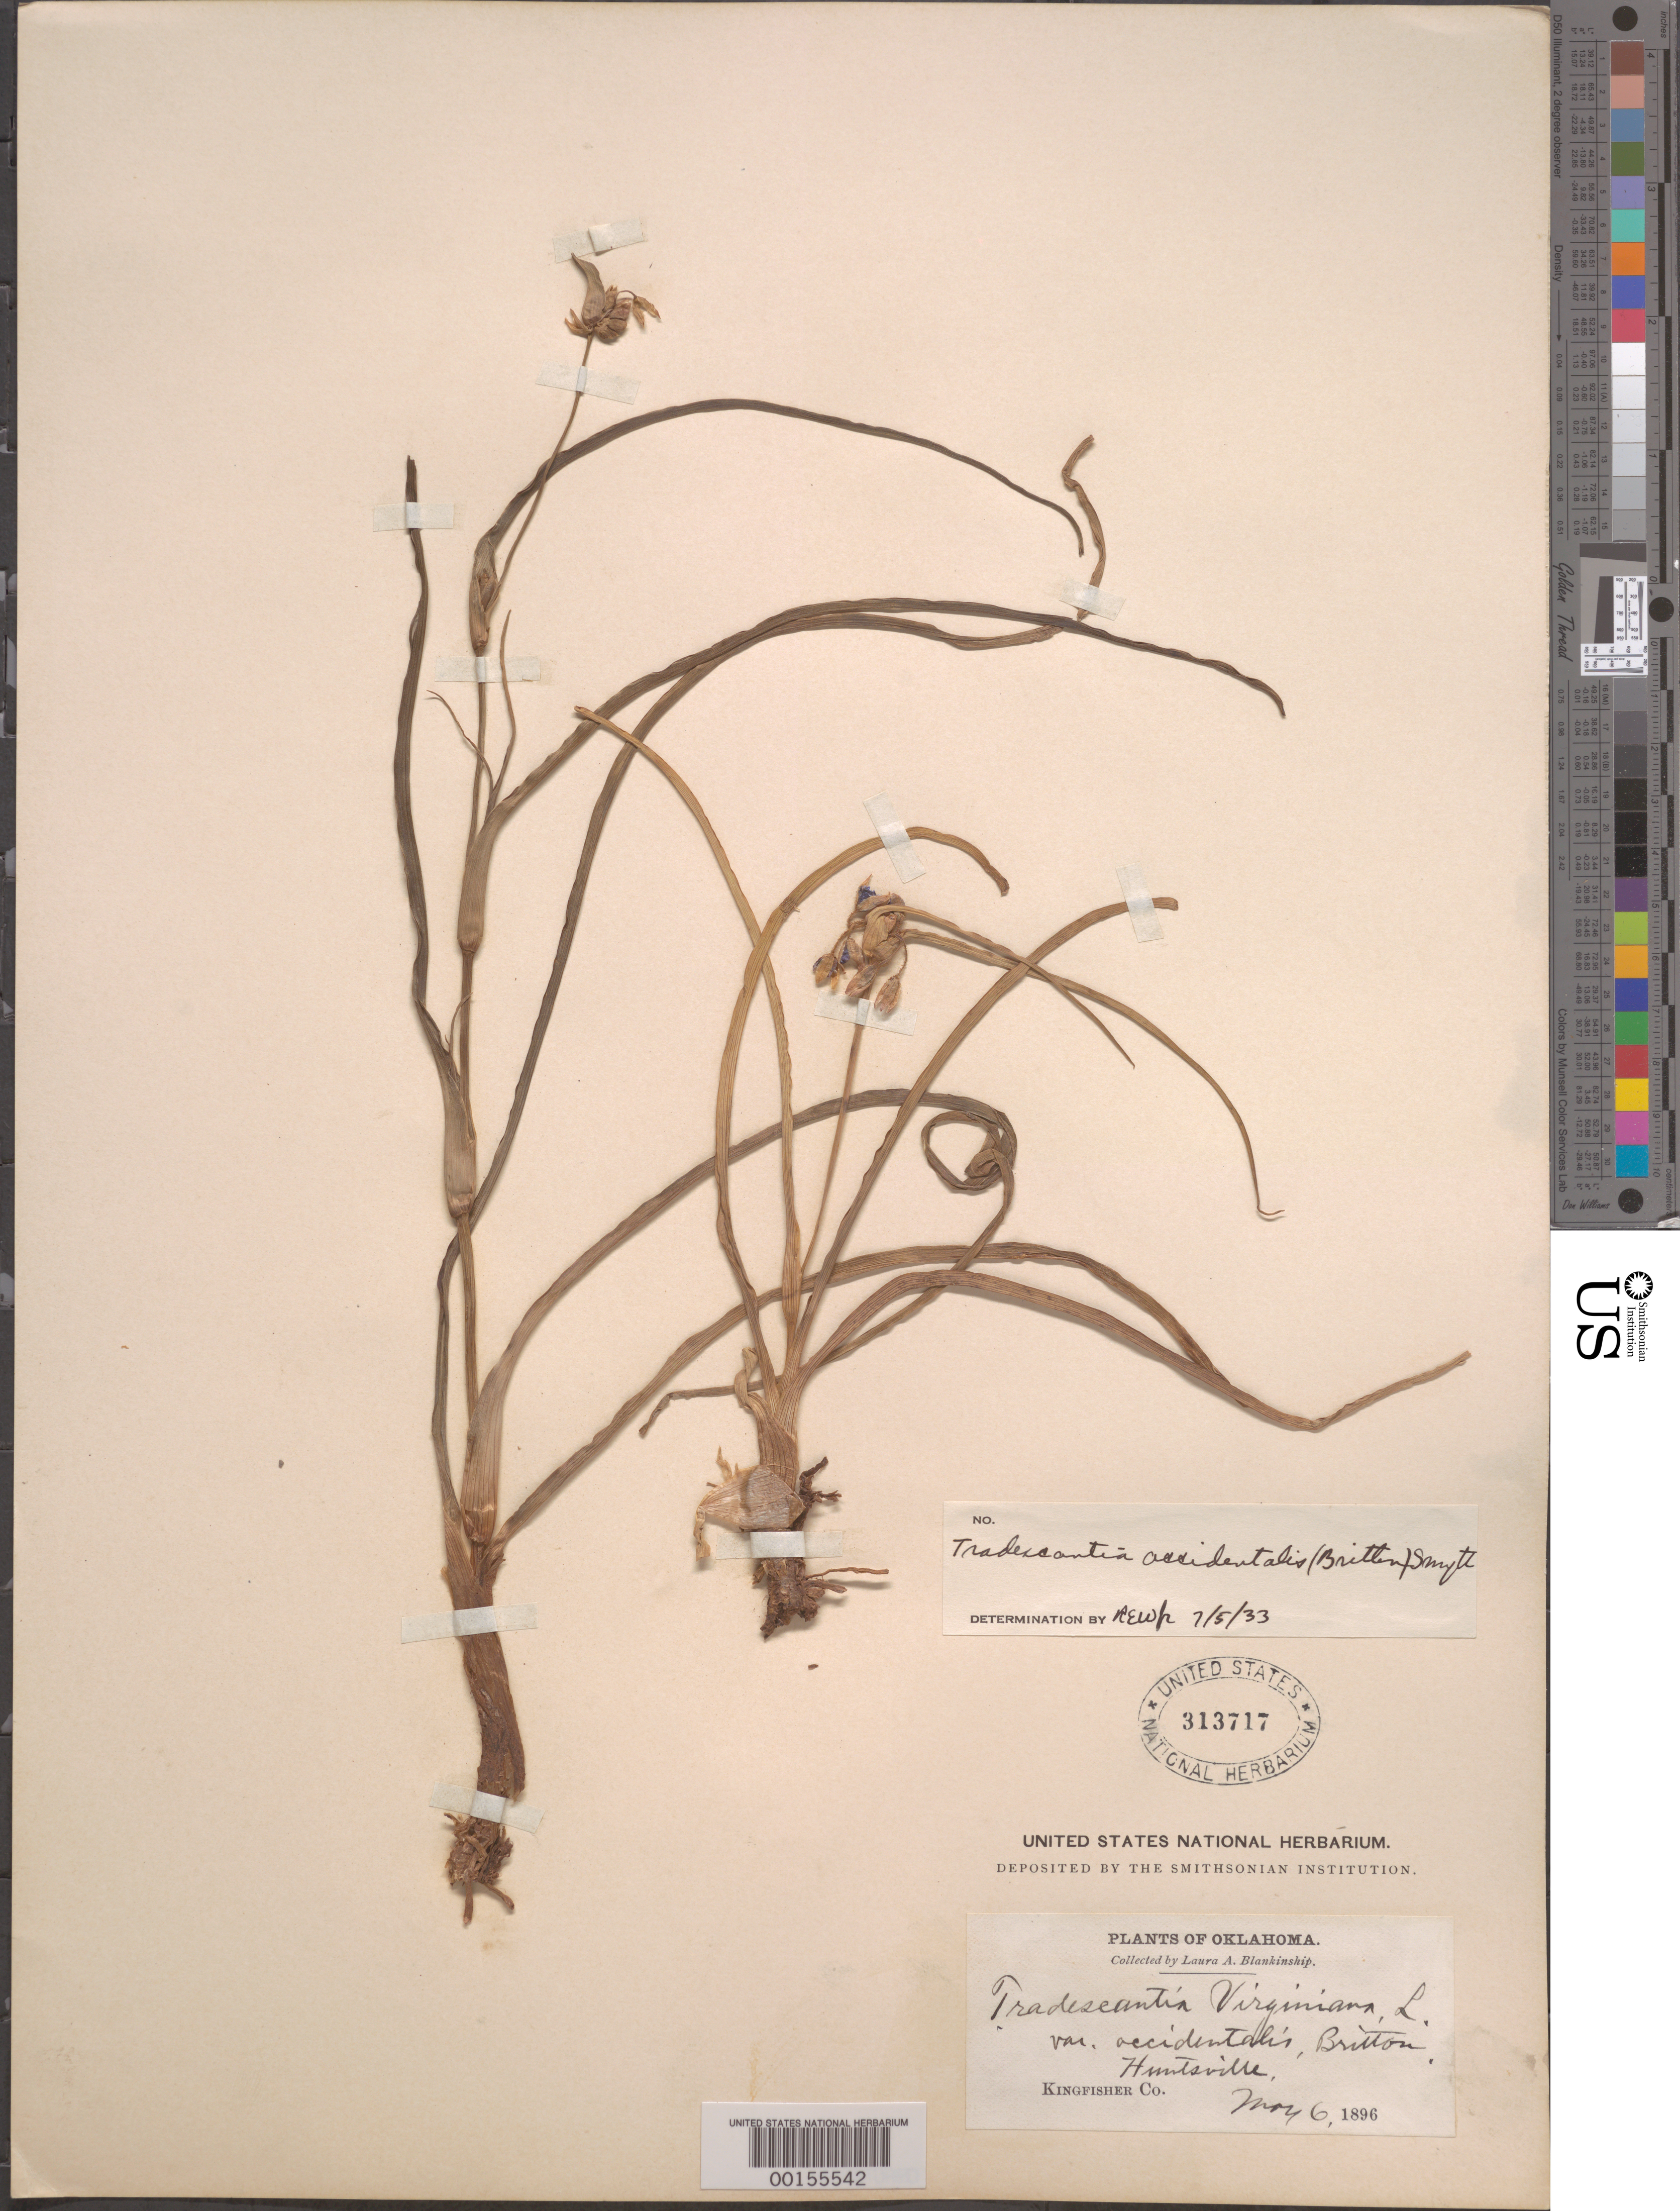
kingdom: Plantae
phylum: Tracheophyta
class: Liliopsida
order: Commelinales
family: Commelinaceae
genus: Tradescantia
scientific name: Tradescantia occidentalis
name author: (Britton) Smyth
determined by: Woodson, R. E., Jr.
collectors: L. A. Blankinship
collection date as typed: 06 May 1896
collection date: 1896-05-06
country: United States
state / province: Oklahoma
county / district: Kingfisher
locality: Huntsville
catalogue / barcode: US 313717